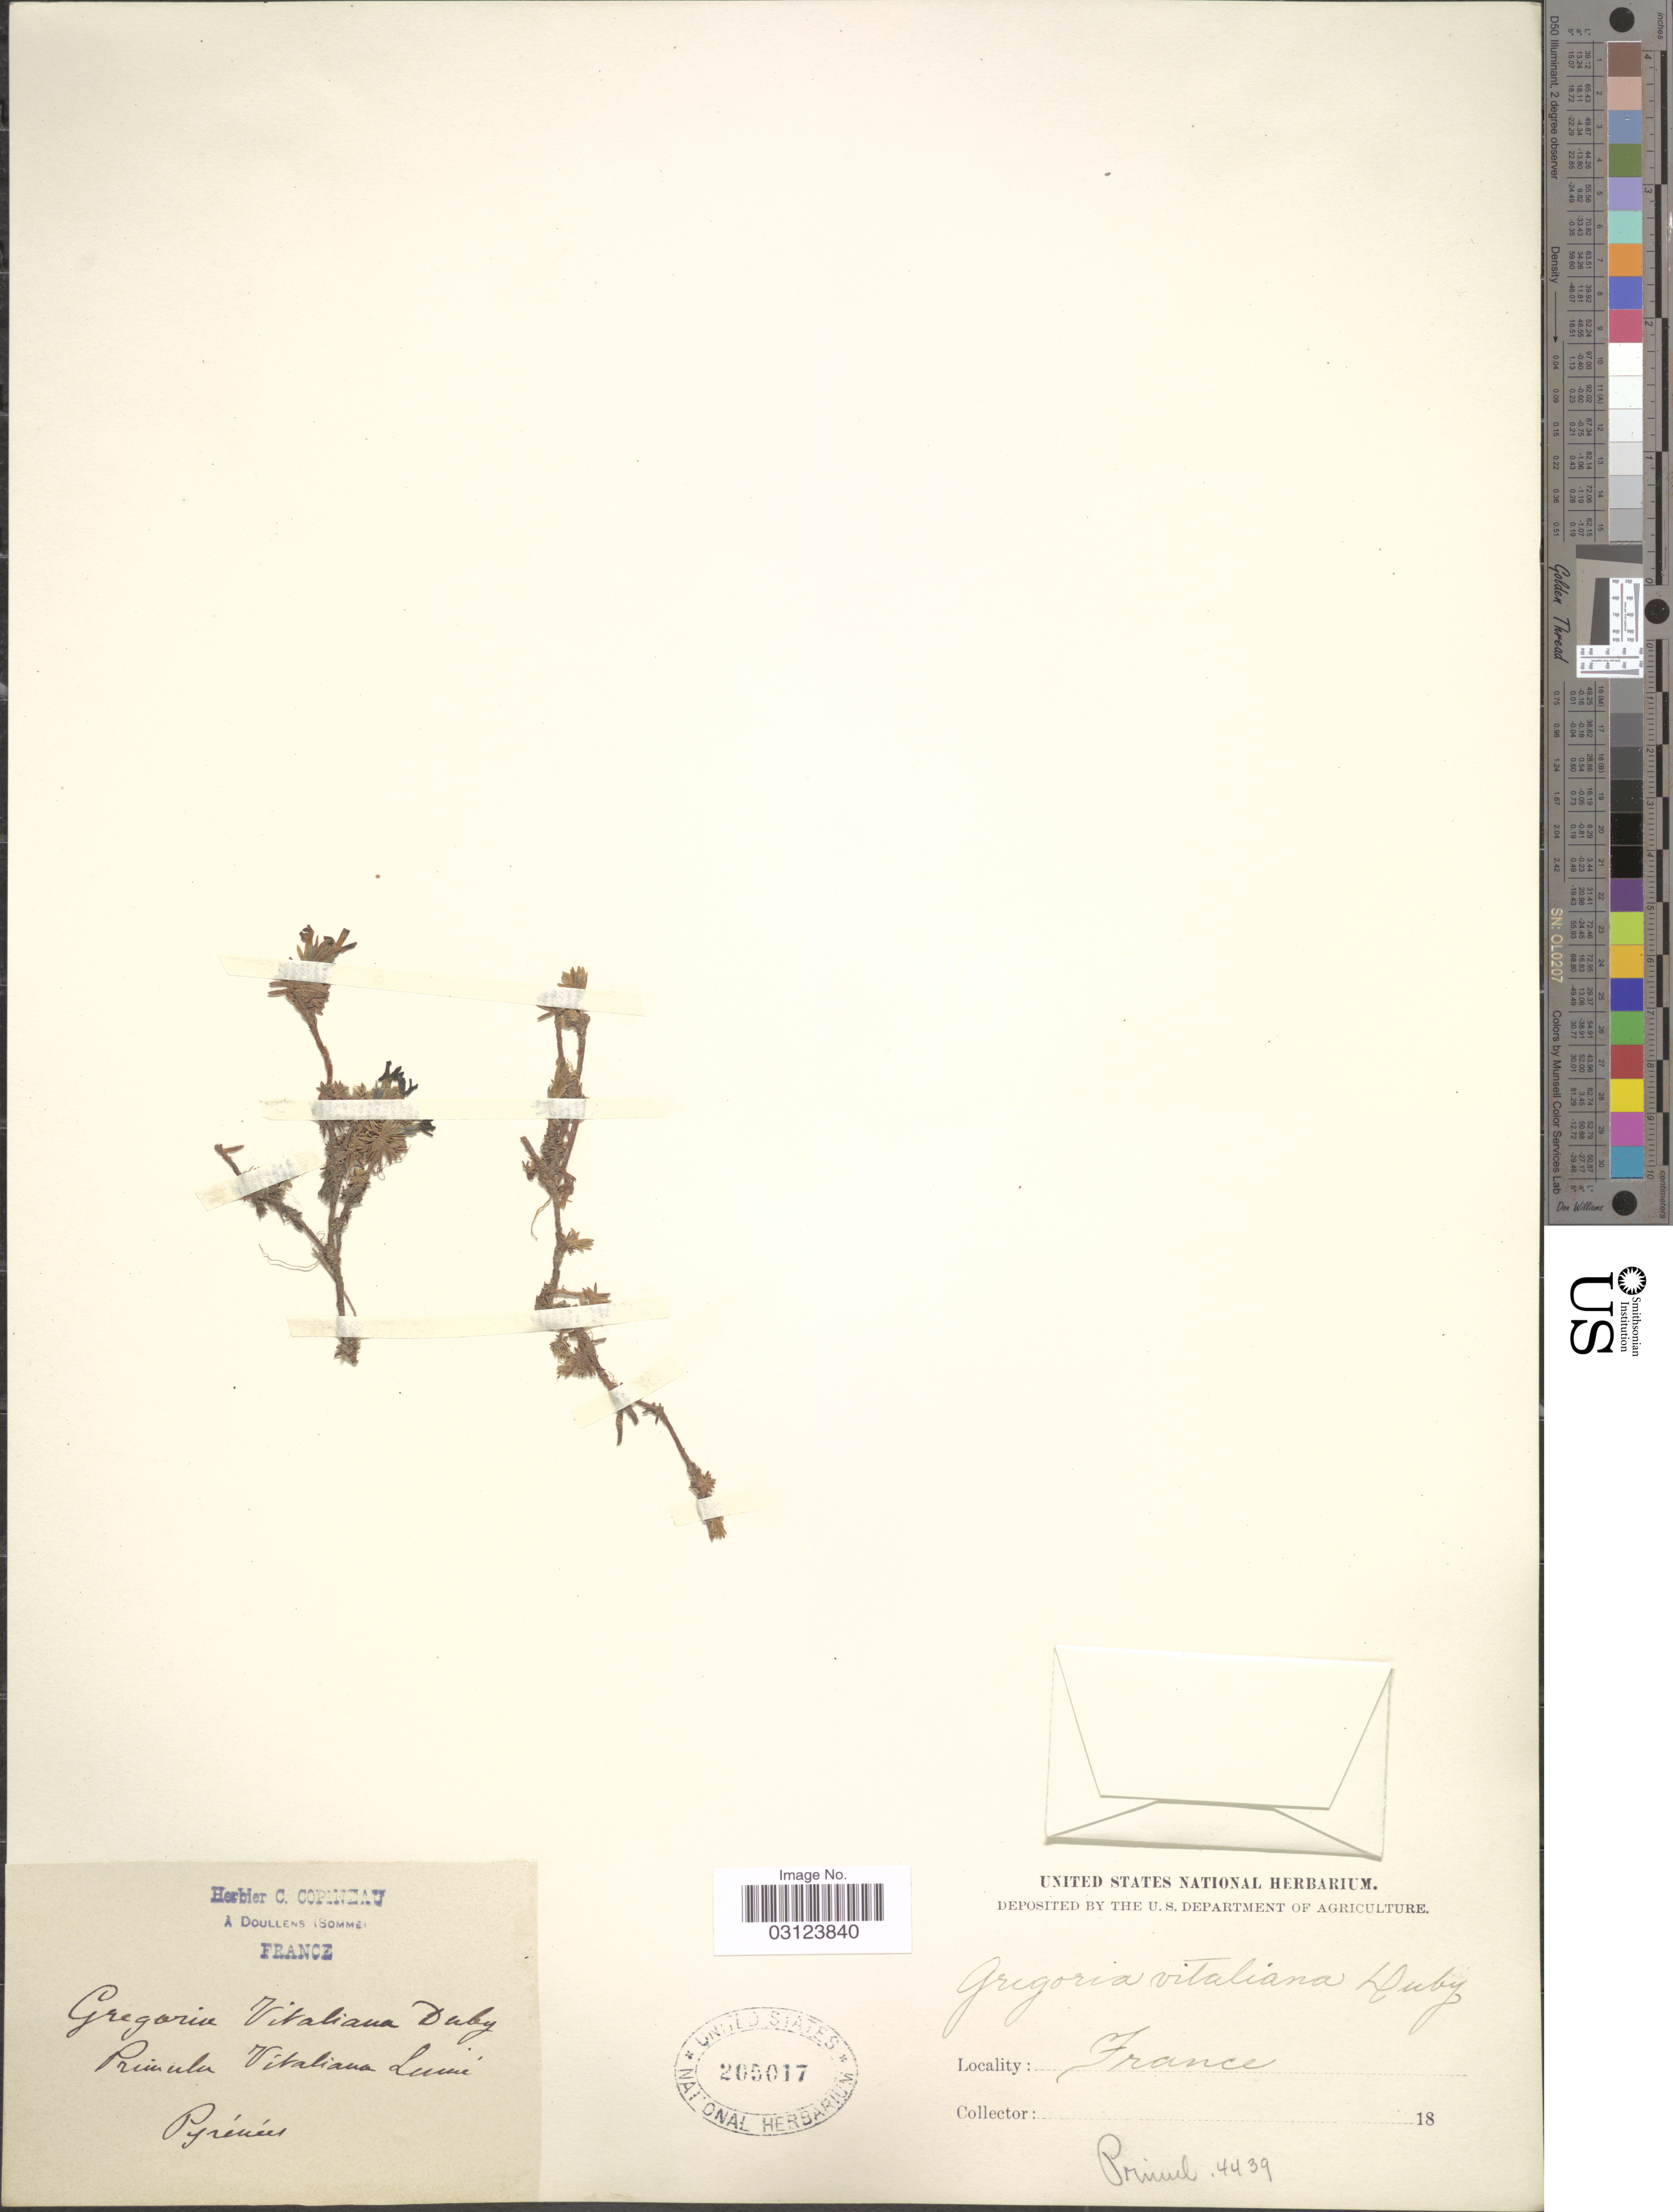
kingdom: Plantae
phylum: Tracheophyta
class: Magnoliopsida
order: Ericales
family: Primulaceae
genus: Androsace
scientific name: Androsace vitaliana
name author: (L.) Lapeyr.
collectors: ex herb. C. Copineau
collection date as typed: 18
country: France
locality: Pyrénées.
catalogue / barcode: US 205017